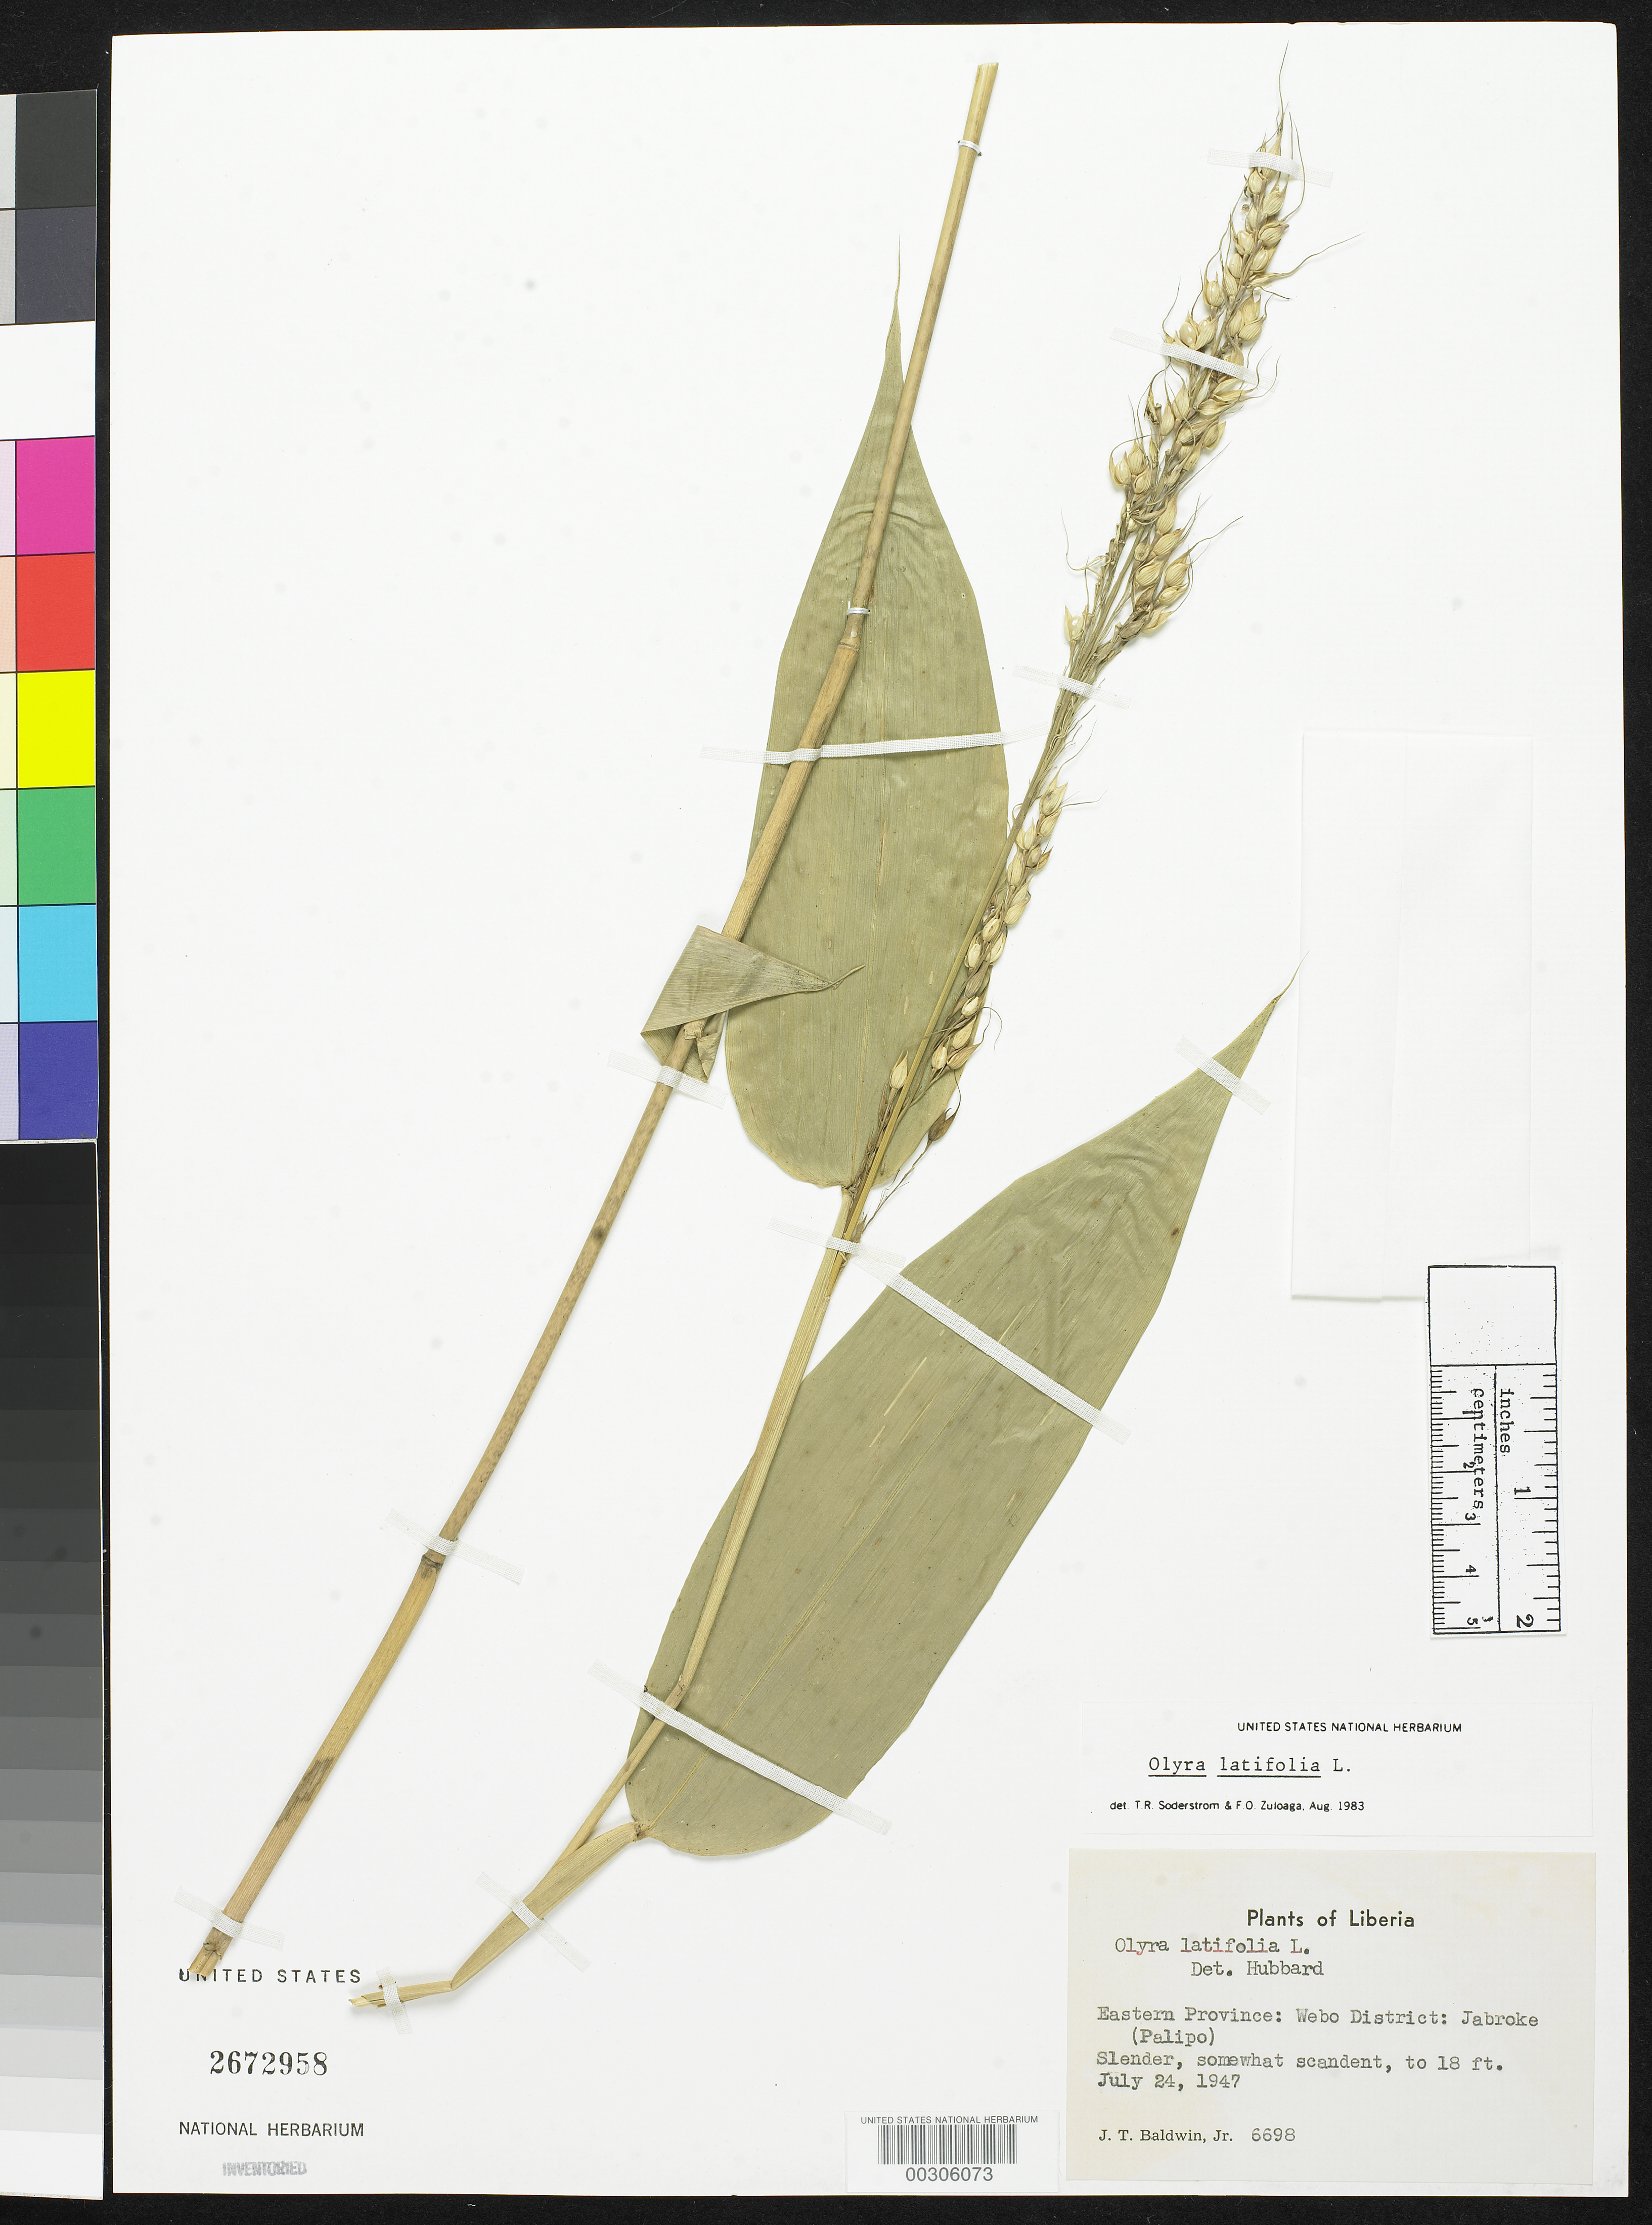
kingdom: Plantae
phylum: Tracheophyta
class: Liliopsida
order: Poales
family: Poaceae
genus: Olyra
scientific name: Olyra latifolia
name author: L.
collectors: J. T. Baldwin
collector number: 6698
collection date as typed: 24 Jul 1947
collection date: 1947-07-24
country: Liberia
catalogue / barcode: US 2672958